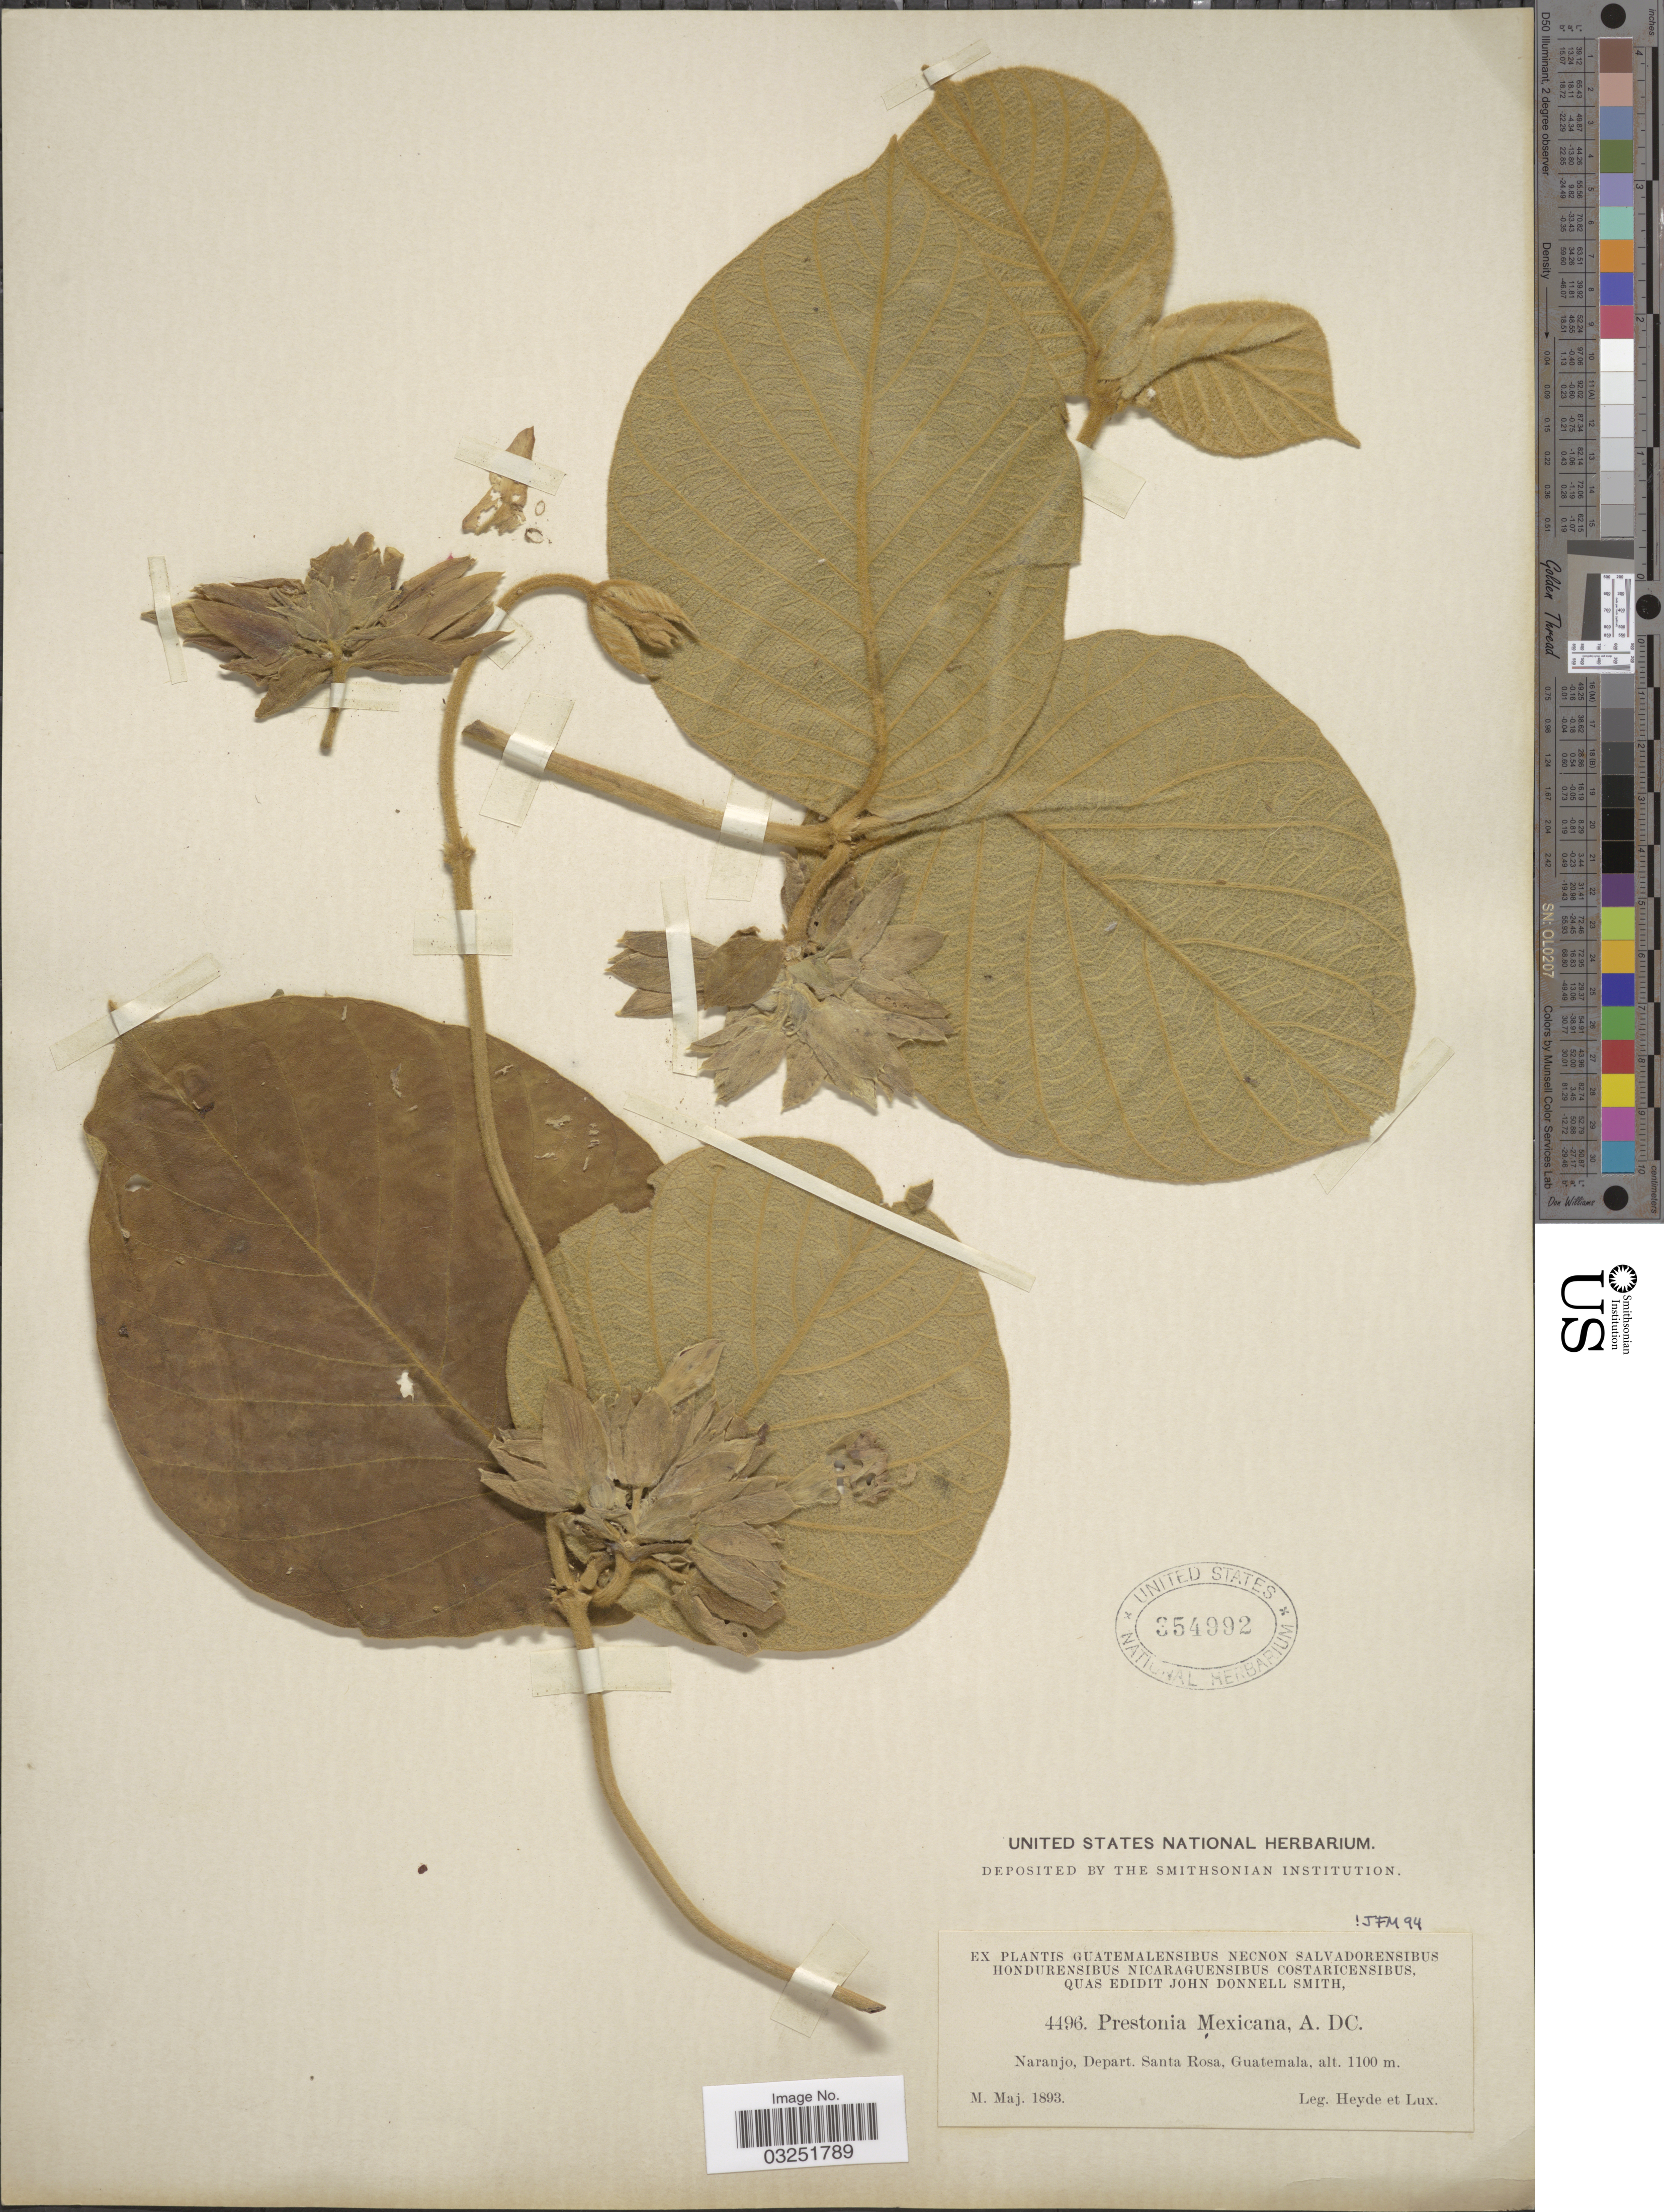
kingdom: Plantae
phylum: Tracheophyta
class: Magnoliopsida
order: Gentianales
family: Apocynaceae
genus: Prestonia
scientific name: Prestonia mexicana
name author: DC.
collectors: Heyde & Lux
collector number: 4496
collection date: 1893-05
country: Guatemala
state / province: Santa Rosa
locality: Naranjo, Depart. Santa Rosa, Guatemala.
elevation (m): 1100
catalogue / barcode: US 354992